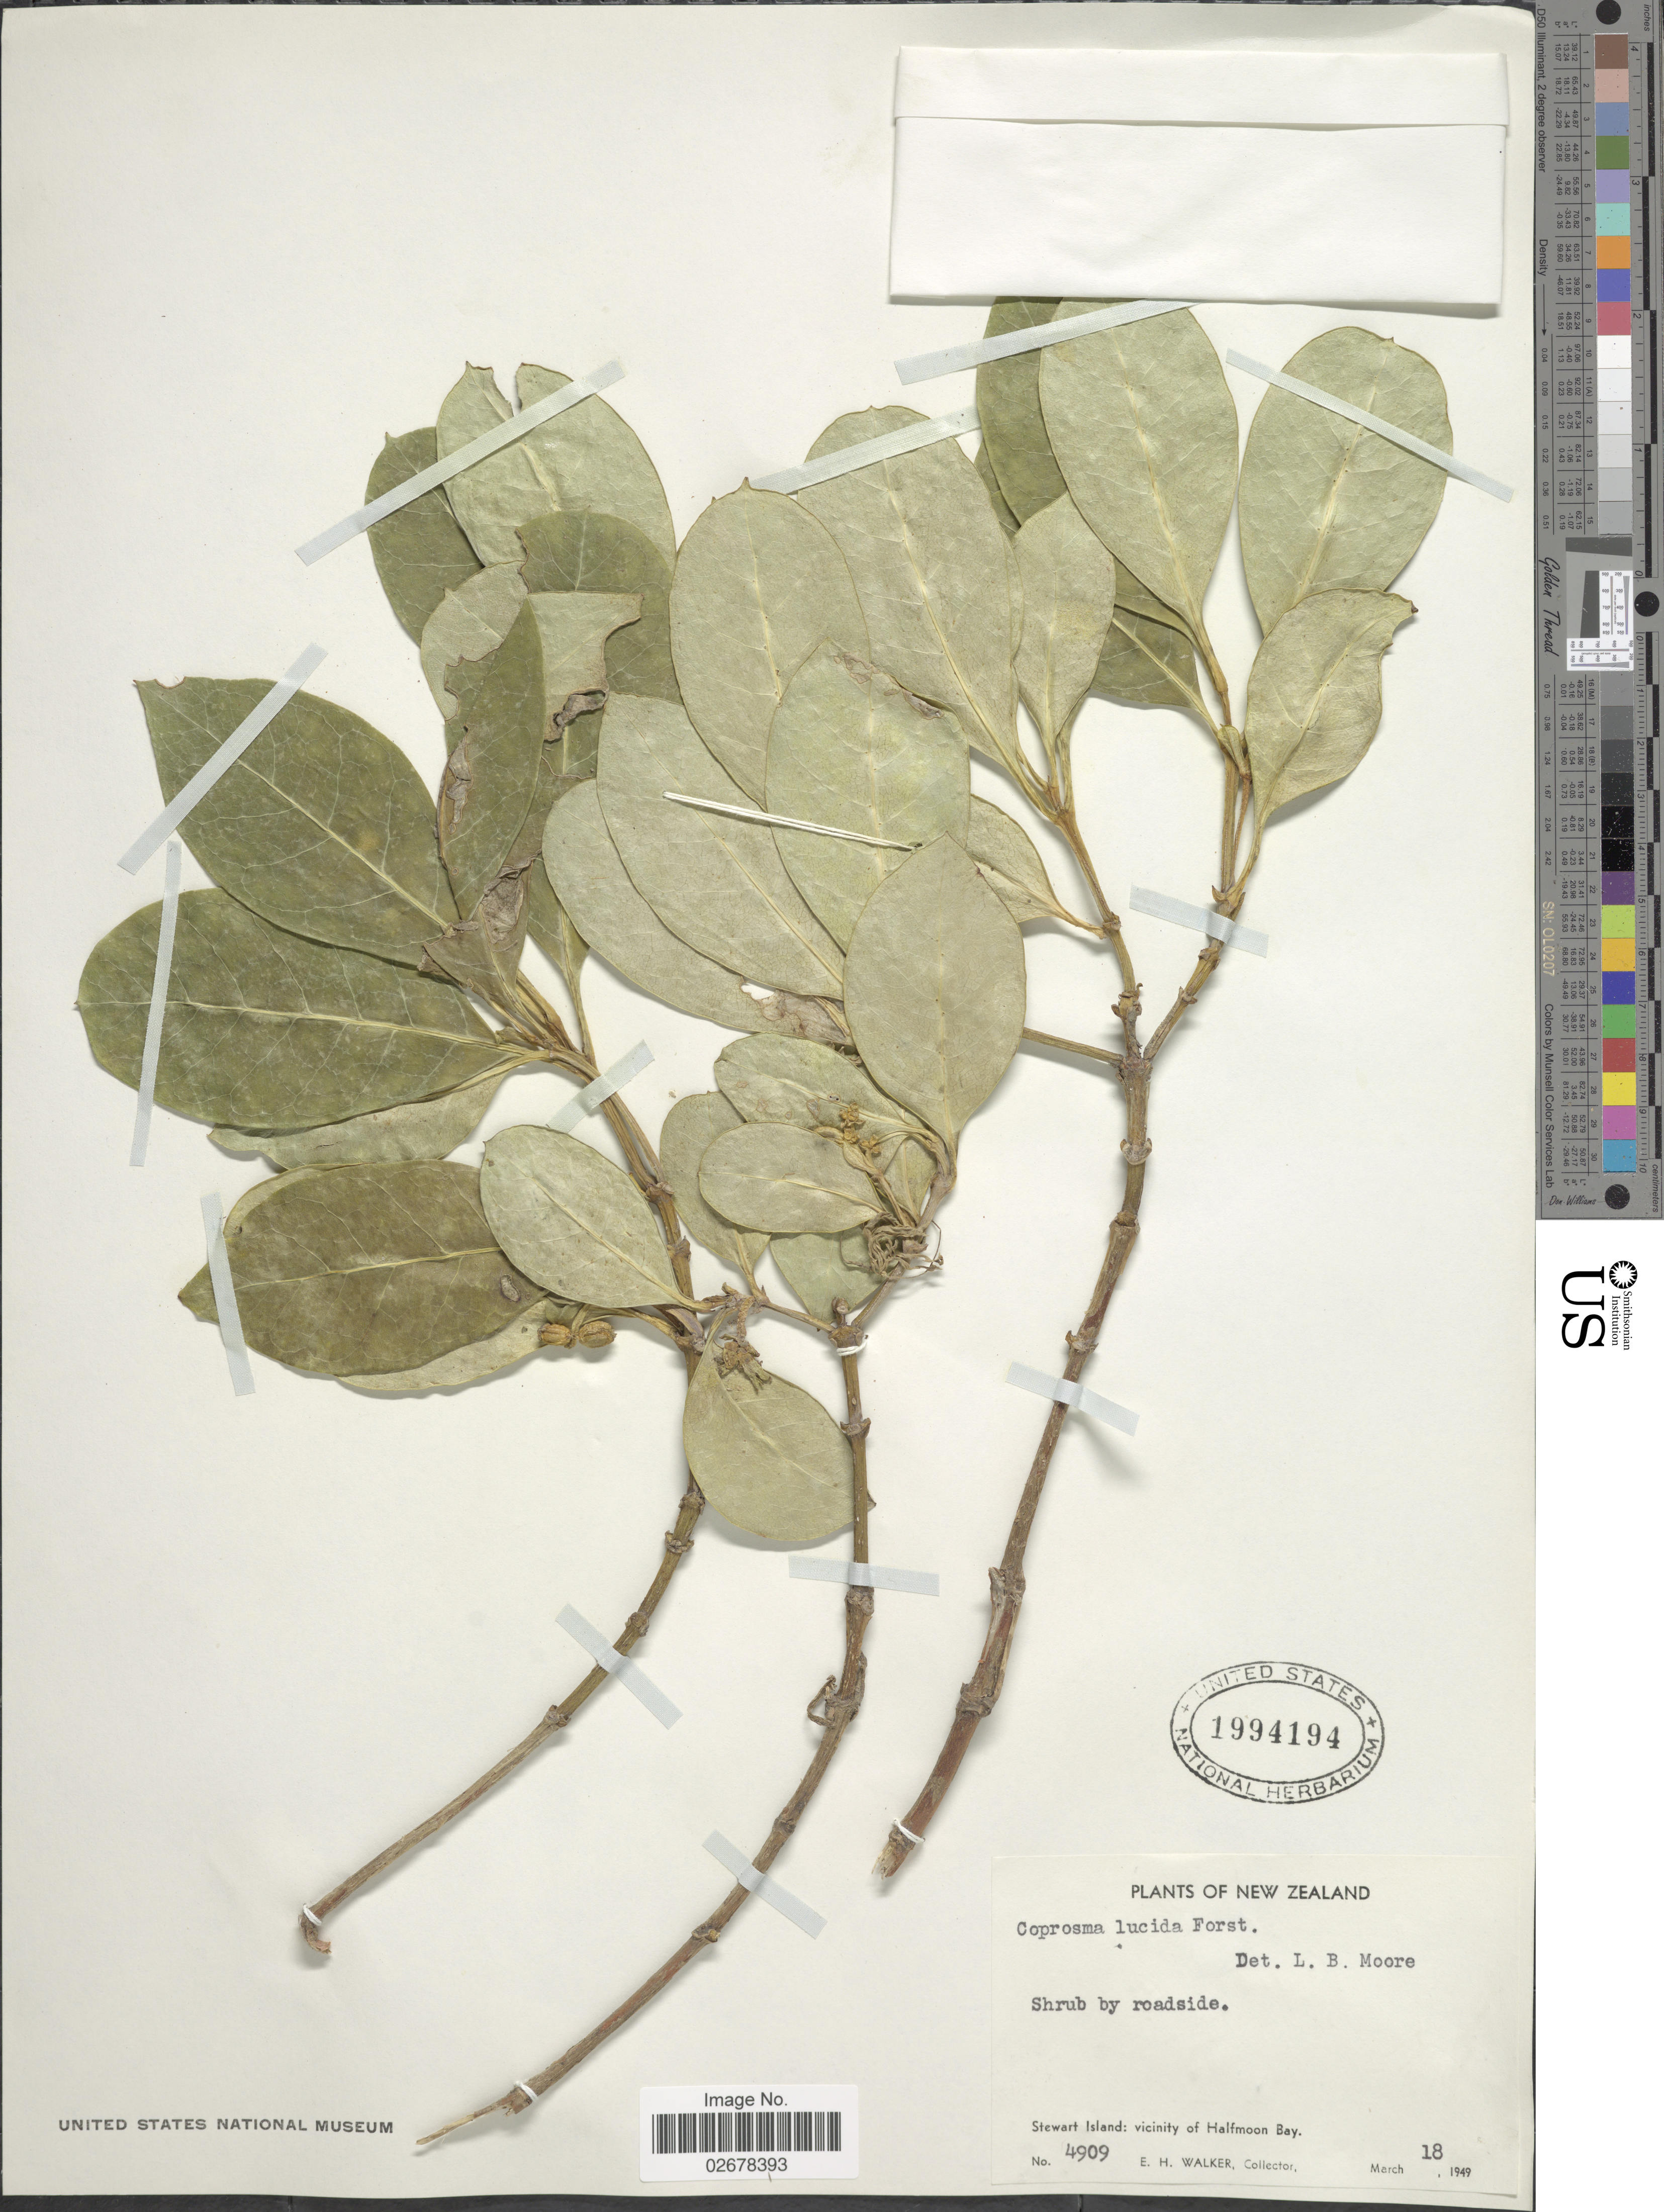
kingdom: Plantae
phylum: Tracheophyta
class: Magnoliopsida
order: Gentianales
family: Rubiaceae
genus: Coprosma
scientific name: Coprosma lucida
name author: J.R. Forst. & G. Forst.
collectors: E. H. Walker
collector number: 4909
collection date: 1949-03-18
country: New Zealand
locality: By roadside, Stewart Island: vicinity of Halfmoon Bay.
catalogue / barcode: US 1994194